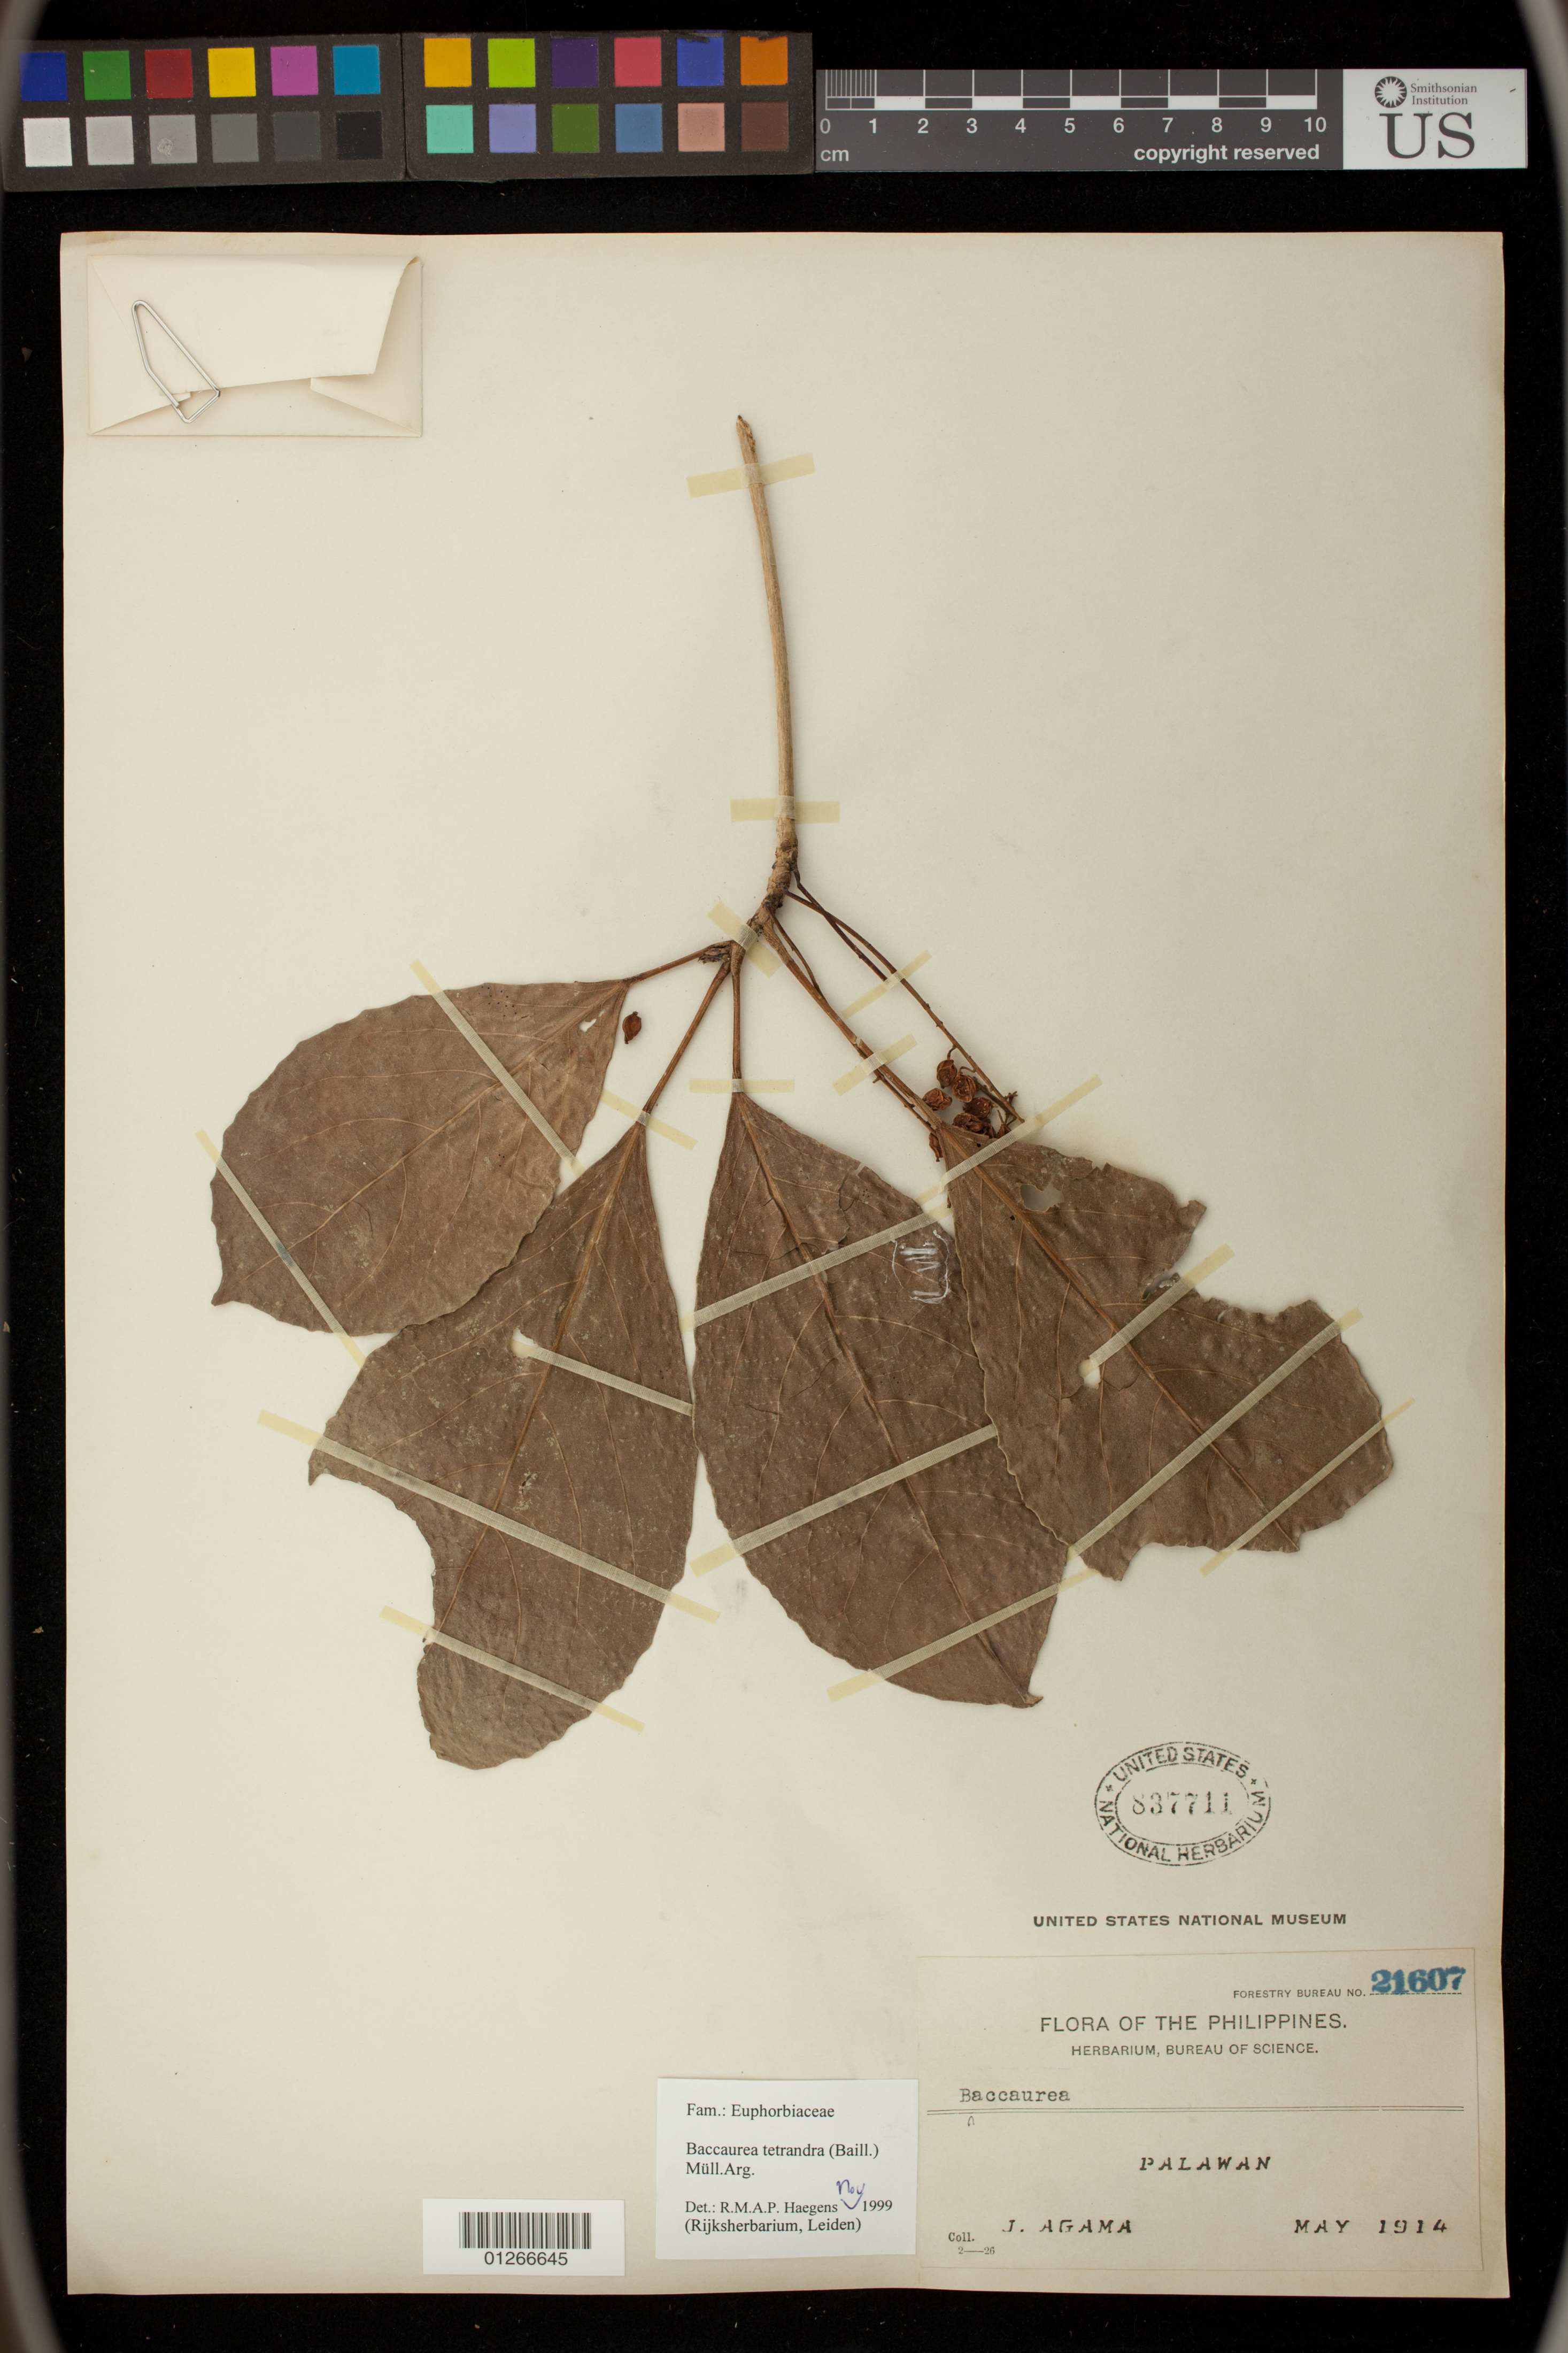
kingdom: Plantae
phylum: Tracheophyta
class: Magnoliopsida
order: Malpighiales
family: Phyllanthaceae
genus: Baccaurea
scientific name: Baccaurea tetrandra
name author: (Baill.) Müll. Arg.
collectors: J. Agama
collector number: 21607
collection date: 1914-05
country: Philippines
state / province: Mimaropa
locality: Palawan